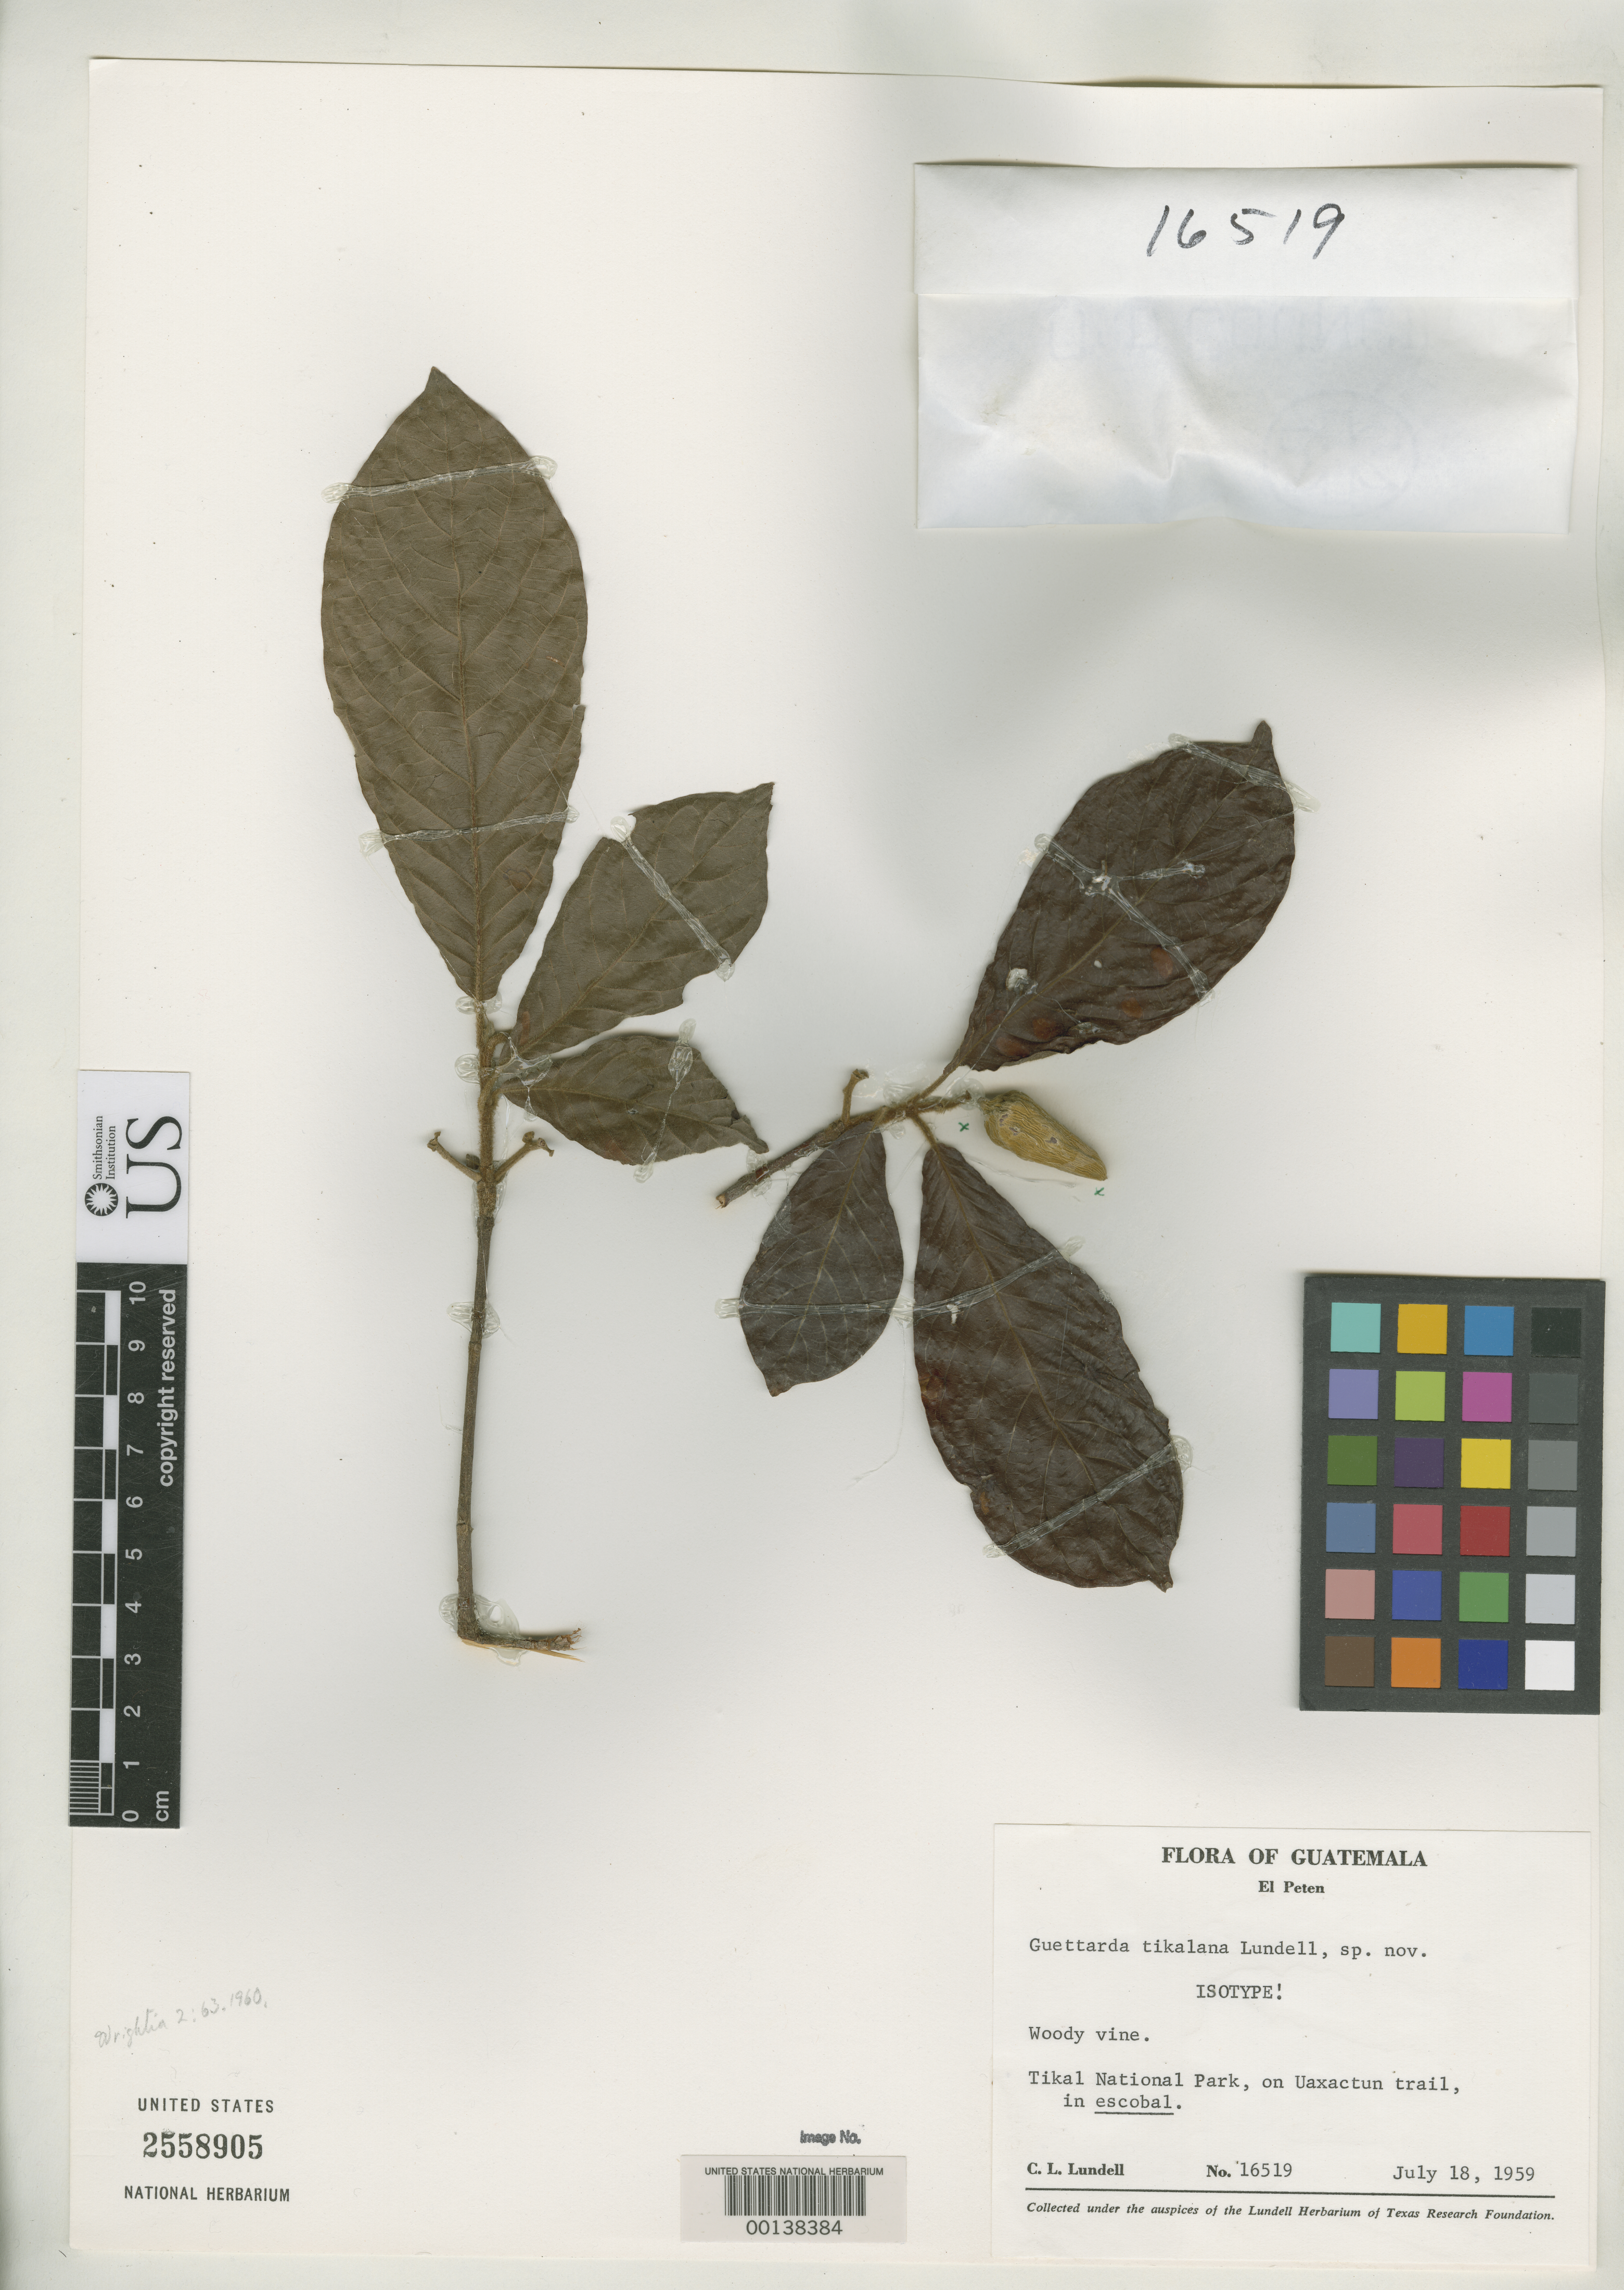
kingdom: Plantae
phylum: Tracheophyta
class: Magnoliopsida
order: Gentianales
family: Rubiaceae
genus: Guettarda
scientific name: Guettarda tikalana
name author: Lundell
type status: Isotype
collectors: C. L. Lundell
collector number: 16519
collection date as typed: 18 Jul 1959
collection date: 1959-07-18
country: Guatemala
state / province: El Petén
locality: Tikal National Park, Uaxactún Trail.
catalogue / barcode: US 2558905